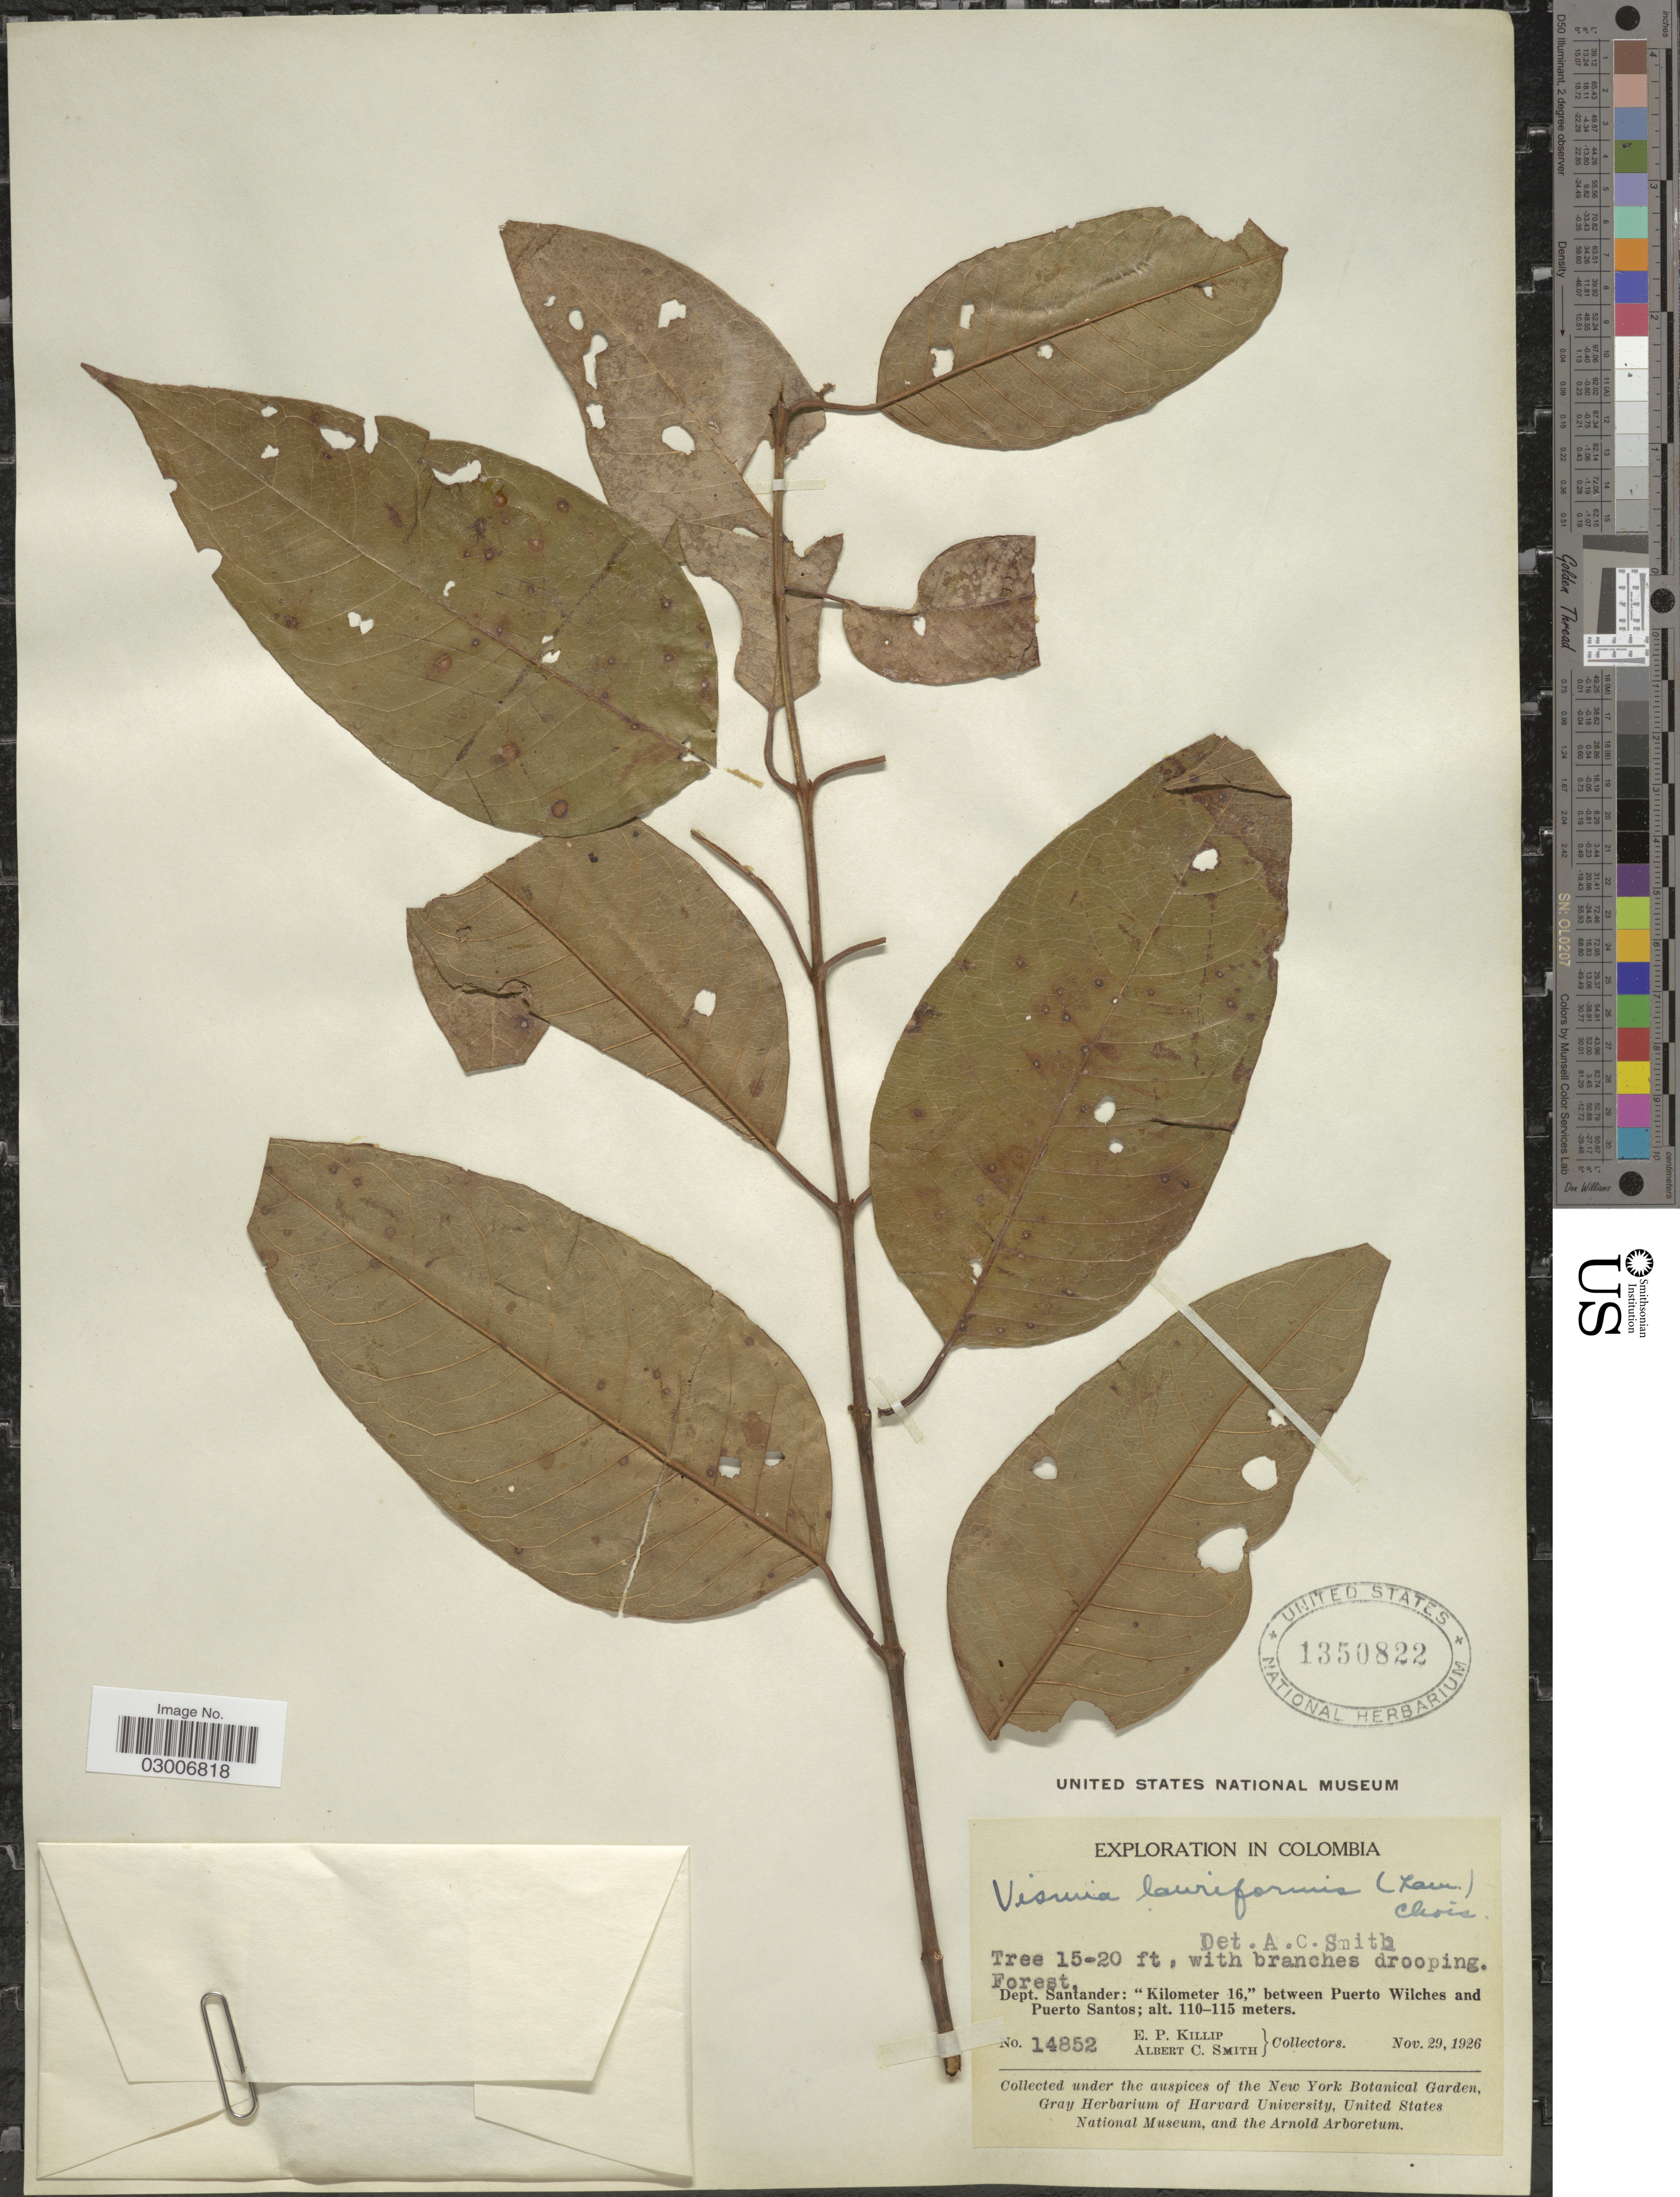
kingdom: Plantae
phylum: Tracheophyta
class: Magnoliopsida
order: Malpighiales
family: Hypericaceae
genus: Vismia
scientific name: Vismia lauriformis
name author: (Lam.) Choisy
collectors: E. P. Killip & A. C. Smith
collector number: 14852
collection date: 1926-11-29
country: Colombia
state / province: Santander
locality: Dept. Santander: "Kilometer 16", between Puerto Wilches and Puerto Santos.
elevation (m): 110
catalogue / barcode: US 1350822